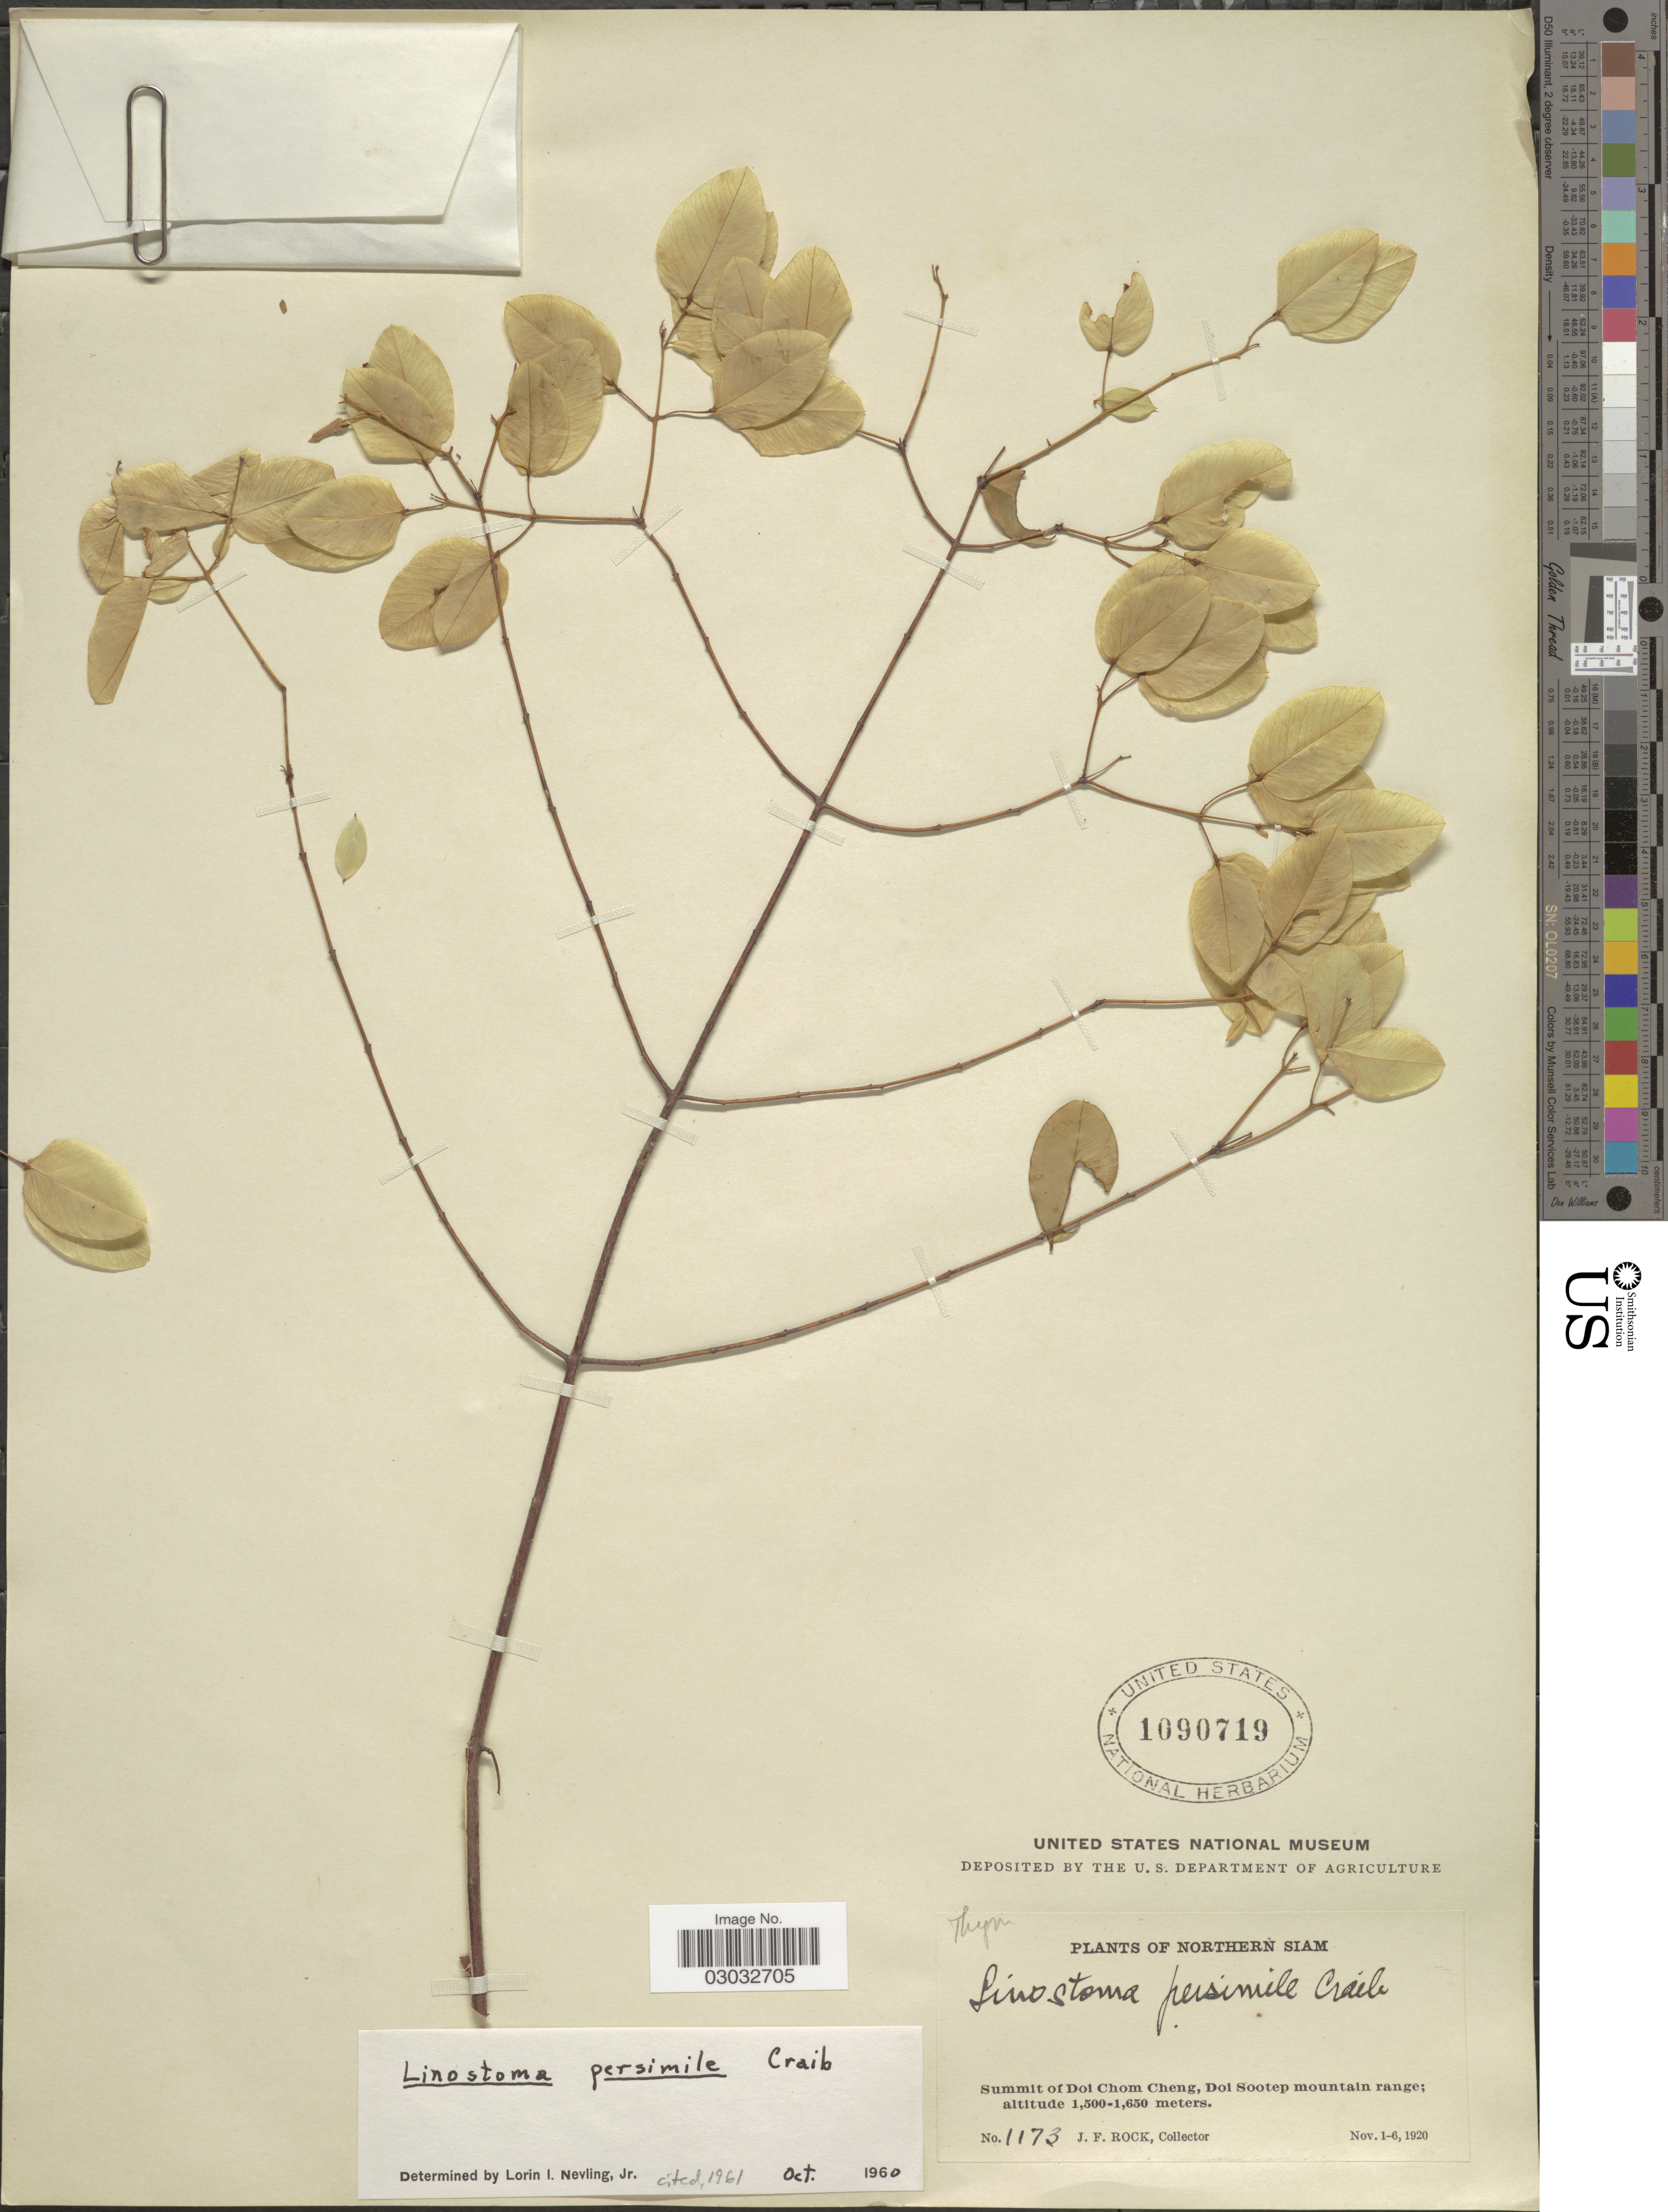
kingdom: Plantae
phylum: Tracheophyta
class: Magnoliopsida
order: Malvales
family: Thymelaeaceae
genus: Linostoma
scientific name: Linostoma persimile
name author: Craib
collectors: J. Rock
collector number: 1173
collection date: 1920-11-01/1920-11-06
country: Thailand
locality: Northern Siam. Summit of Doi Chom Cheng, Doi Sootep mountain range.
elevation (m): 1500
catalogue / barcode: US 1090719